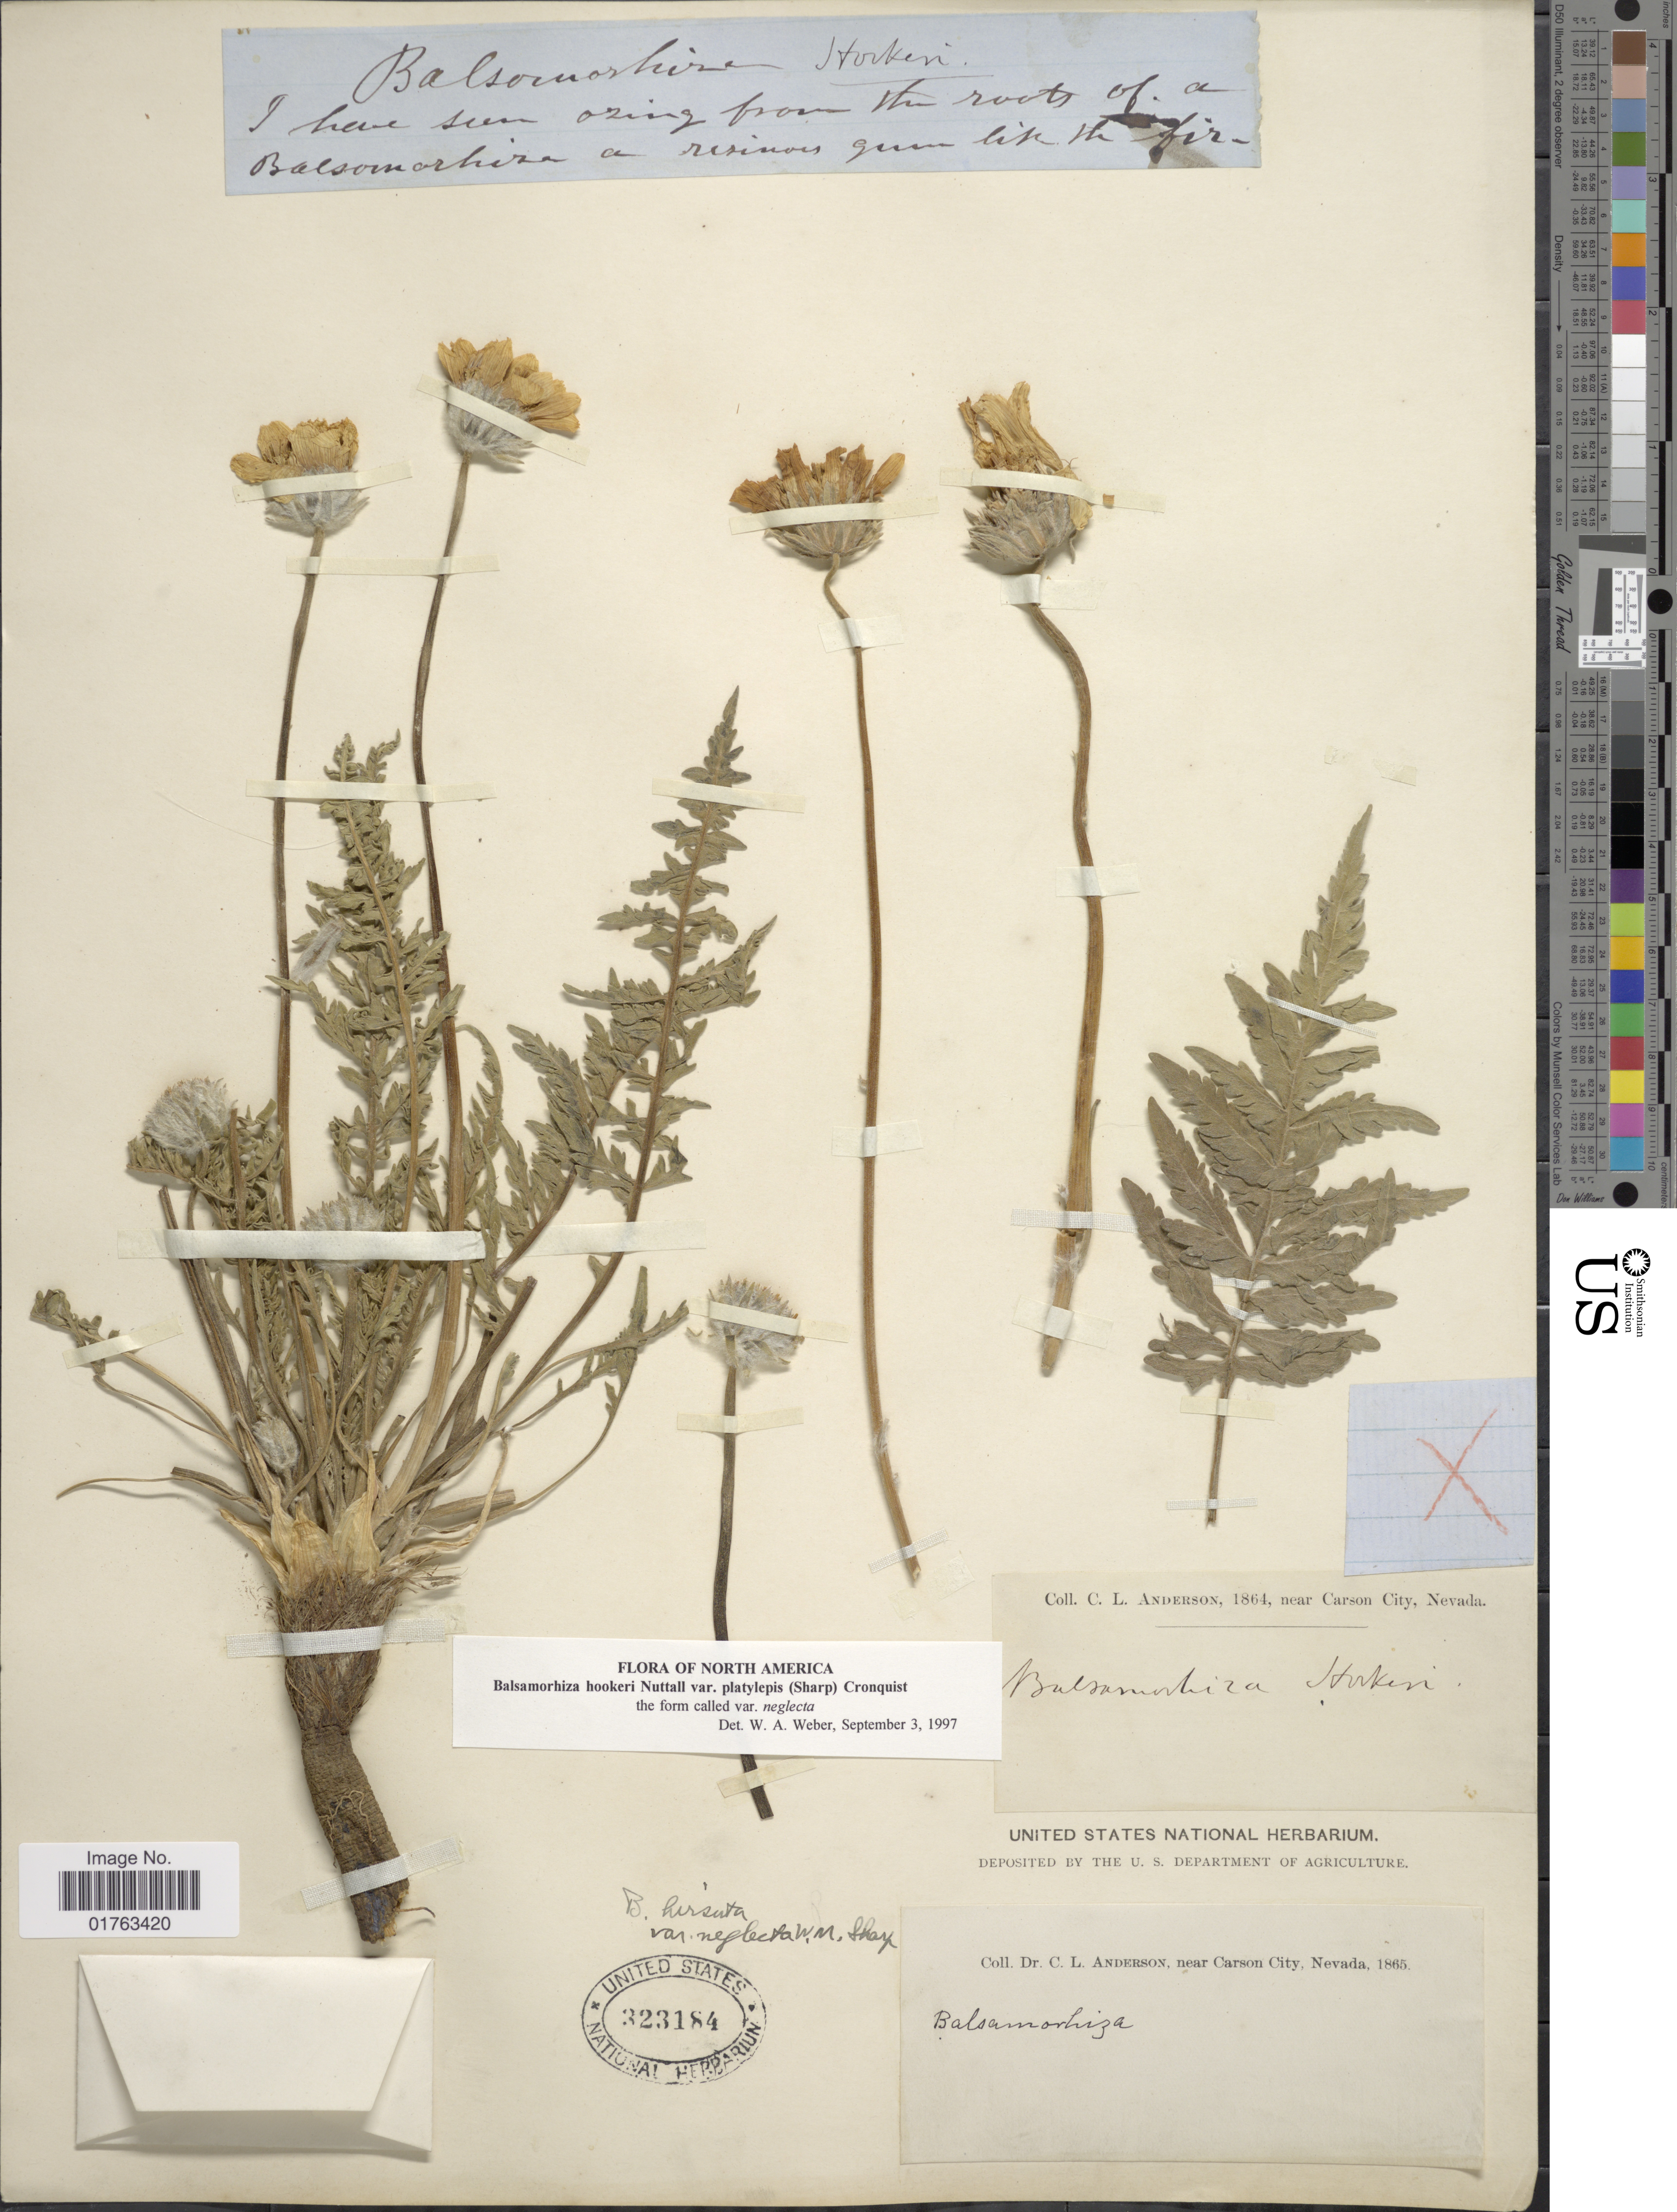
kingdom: Plantae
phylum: Tracheophyta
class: Magnoliopsida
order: Asterales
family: Asteraceae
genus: Balsamorhiza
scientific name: Balsamorhiza hookeri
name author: Nutt.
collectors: C. L. Anderson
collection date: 1865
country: United States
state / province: Nevada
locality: Near Carson City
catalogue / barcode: US 323184